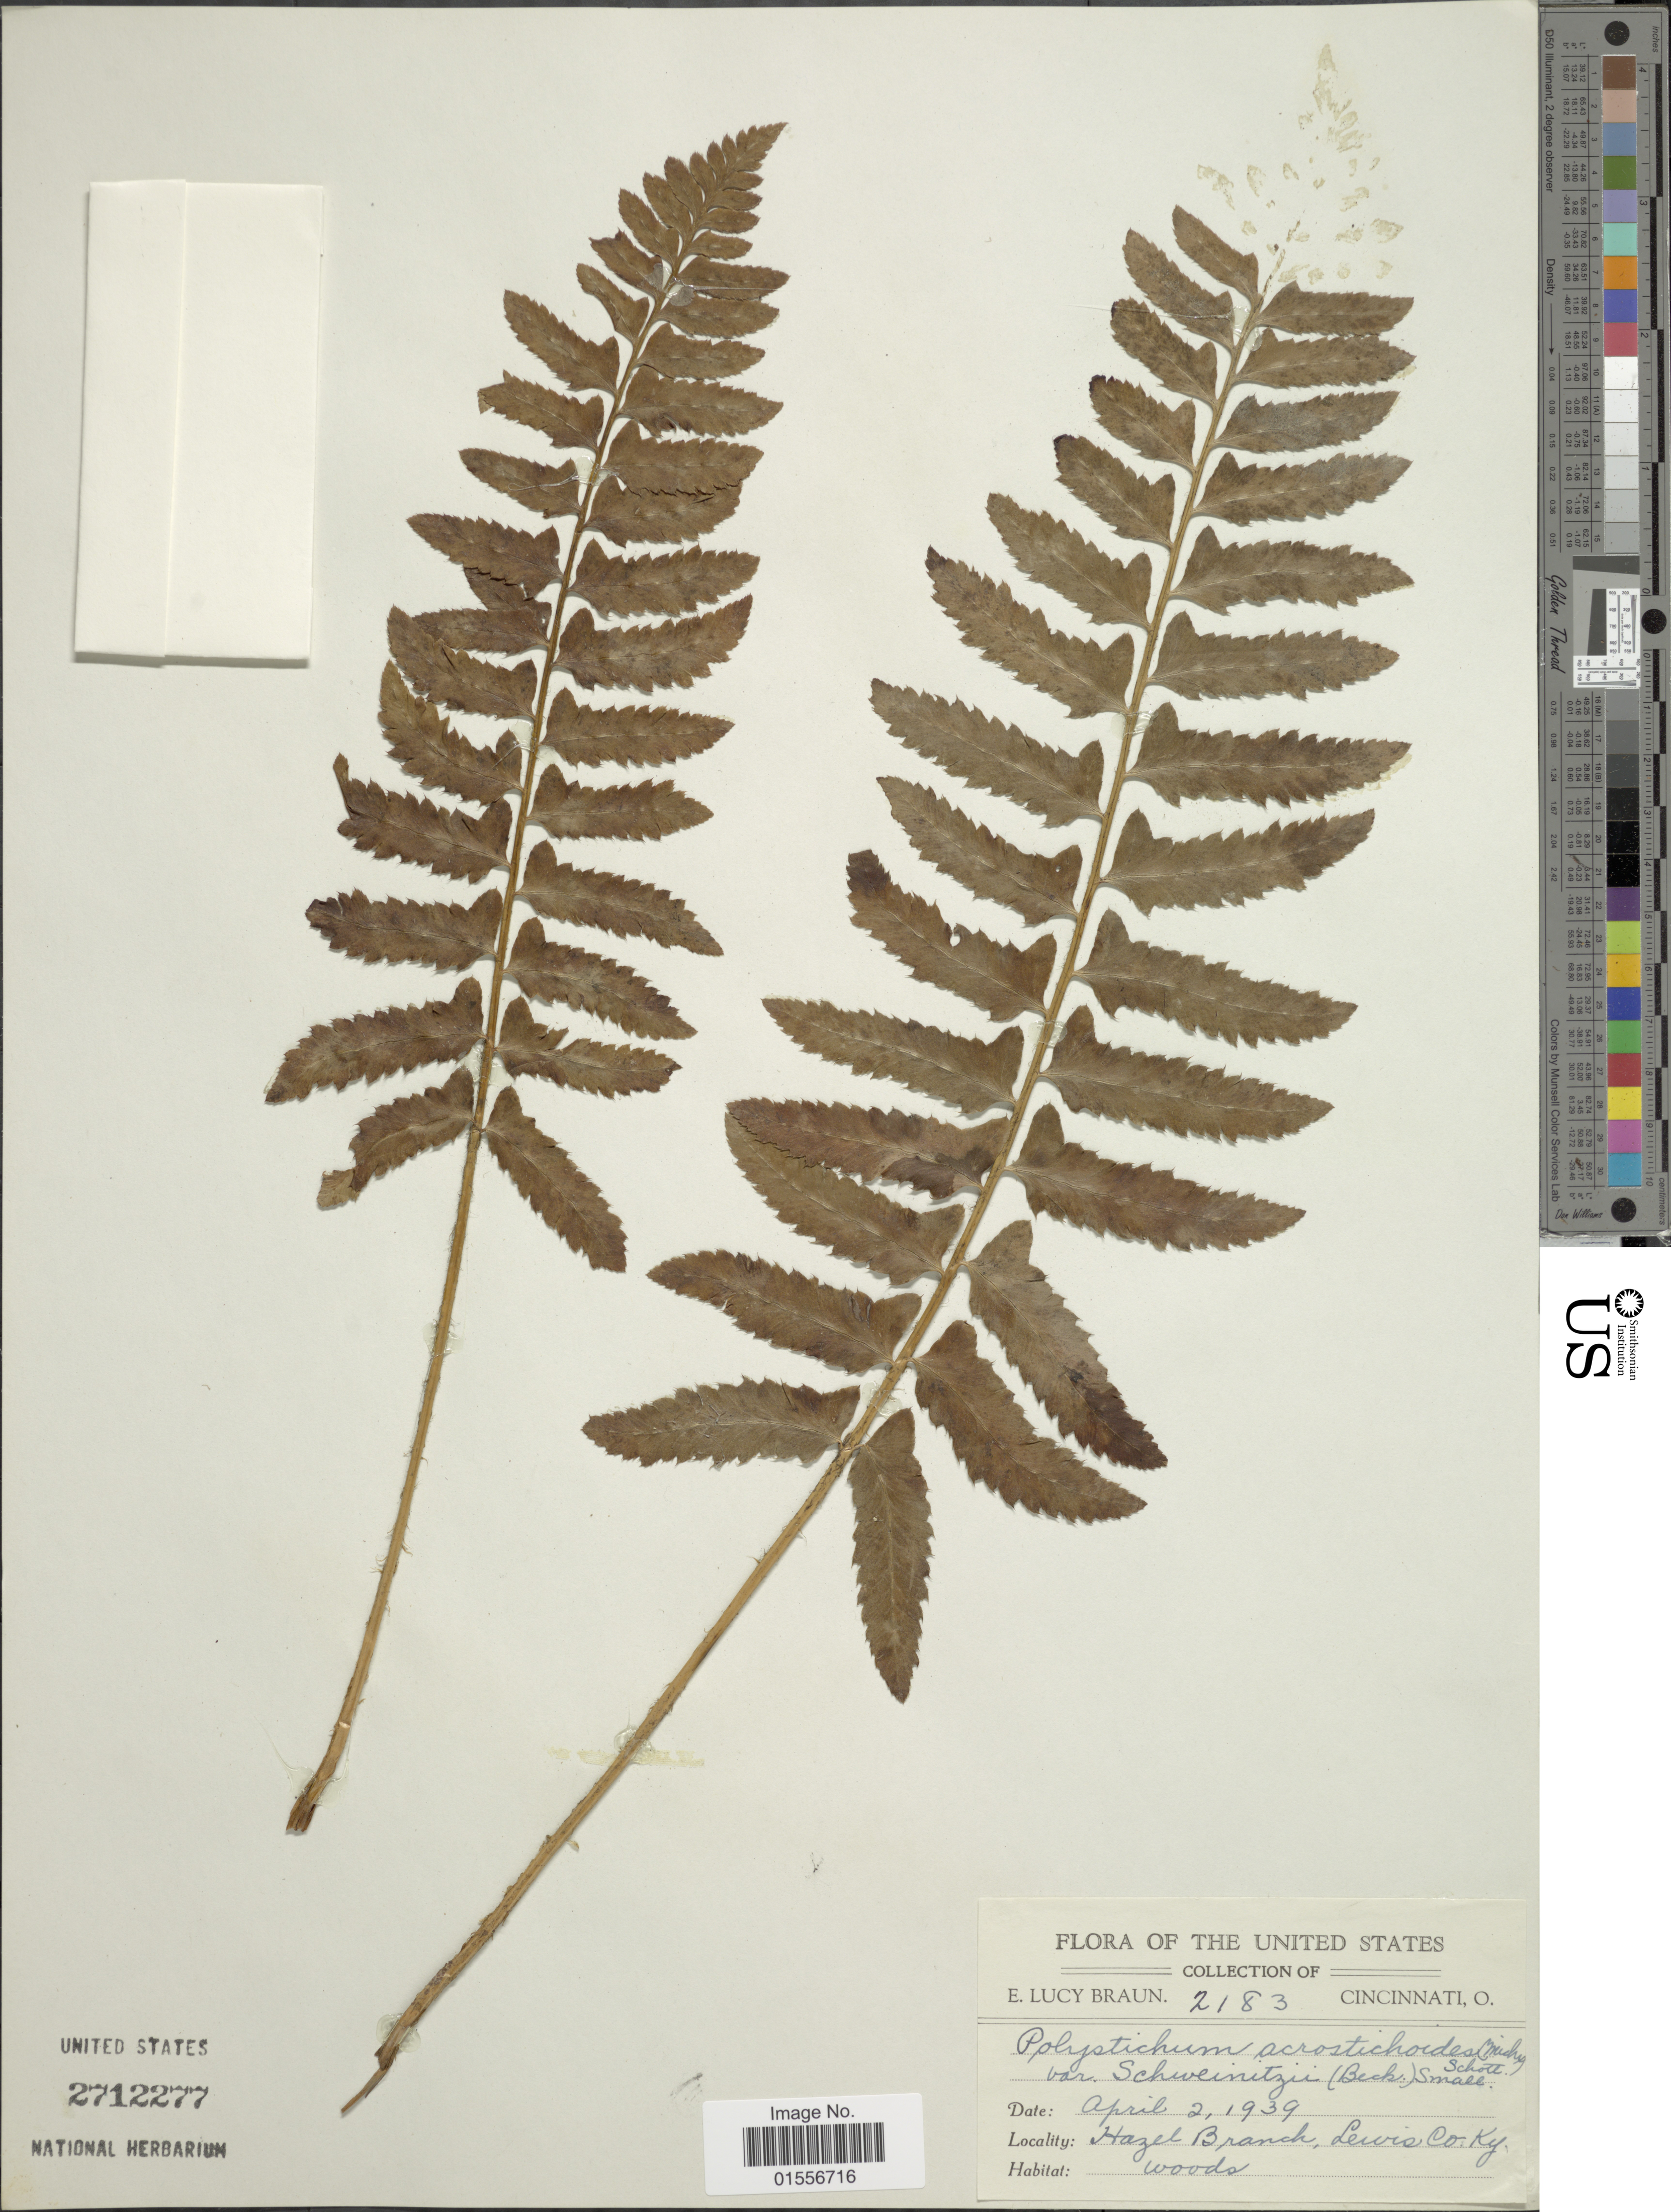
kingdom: Plantae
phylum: Tracheophyta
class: Polypodiopsida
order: Polypodiales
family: Dryopteridaceae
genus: Polystichum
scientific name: Polystichum acrostichoides f. incisum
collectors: E. L. Braun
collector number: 2183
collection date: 1939-04-02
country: United States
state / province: Kentucky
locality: Hazel Branch, Lewis Co.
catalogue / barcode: US 2712277